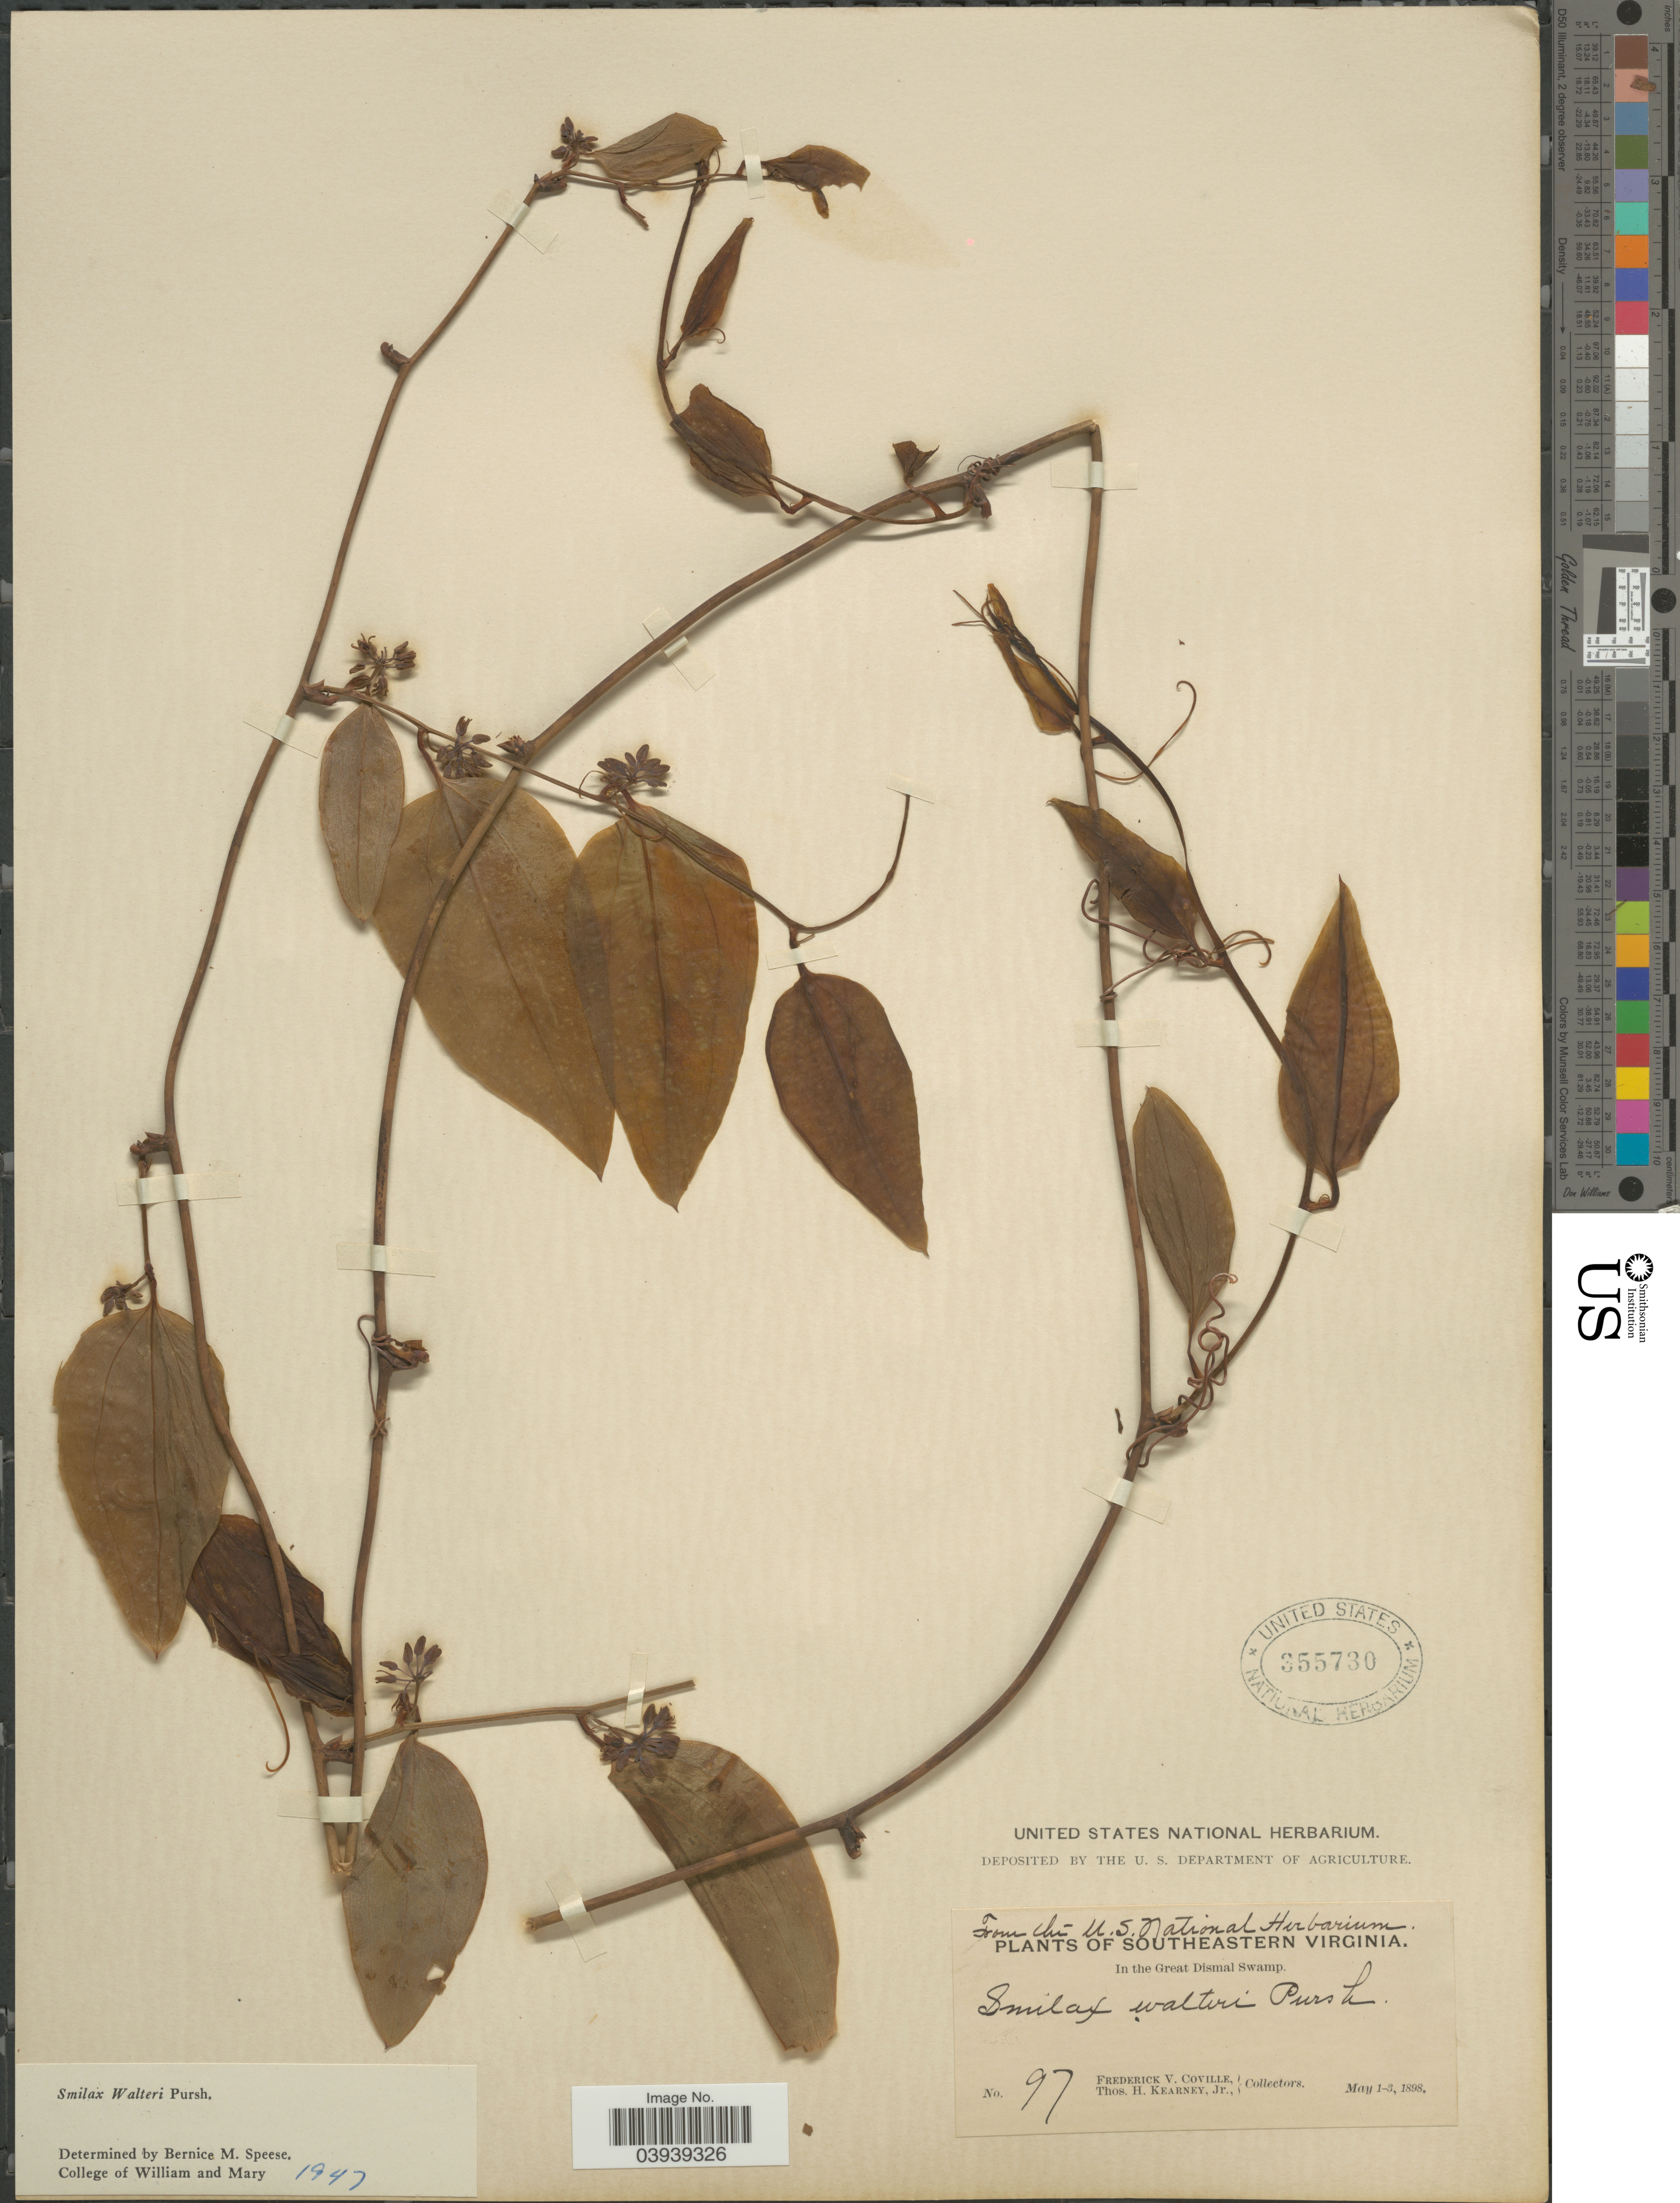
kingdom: Plantae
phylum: Tracheophyta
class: Liliopsida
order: Liliales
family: Smilacaceae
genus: Smilax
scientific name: Smilax walteri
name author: Pursh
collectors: F. V. Coville & T. H. Kearney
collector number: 97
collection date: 1898-05-01/1898-05-03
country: United States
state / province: Virginia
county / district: City of Chesapeake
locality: Southeastern Virginia. In the Great Dismal Swamp.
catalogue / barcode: US 355730